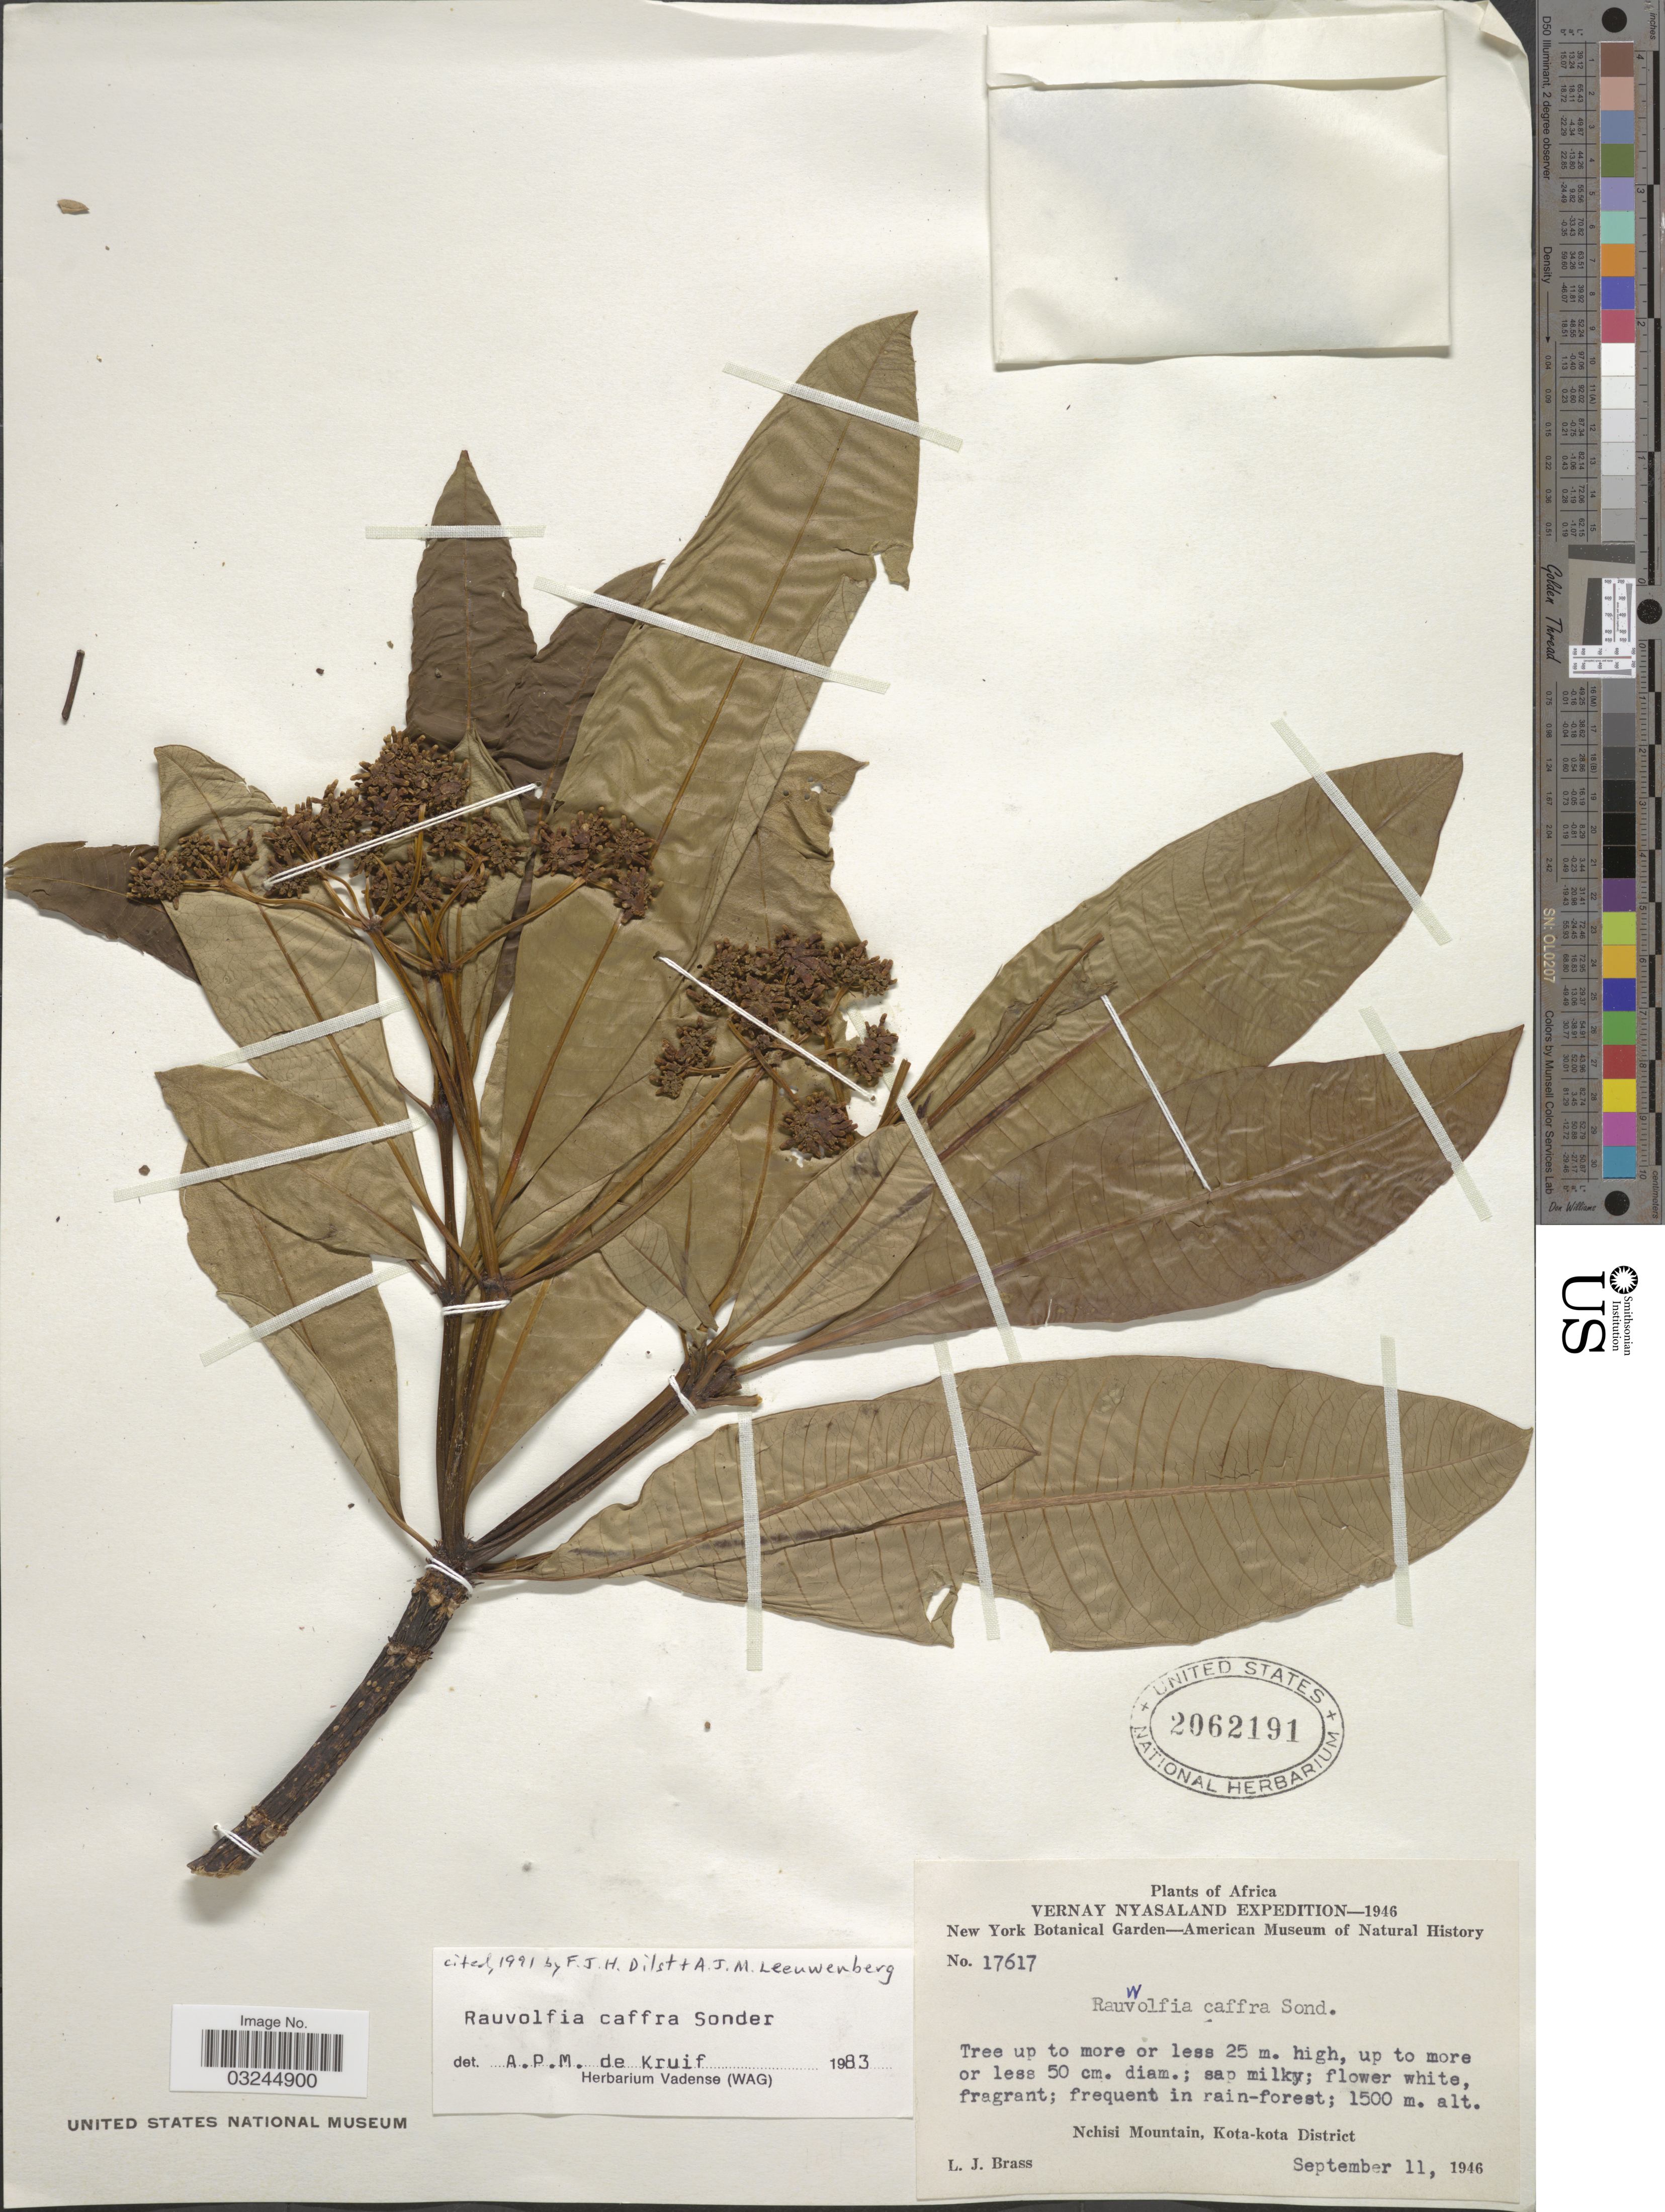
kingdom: Plantae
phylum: Tracheophyta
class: Magnoliopsida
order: Gentianales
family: Apocynaceae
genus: Rauvolfia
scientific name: Rauvolfia caffra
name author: Sond.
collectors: L. J. Brass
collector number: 17617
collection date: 1946-09-11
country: Malawi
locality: Vernay Nyasaland. Nchisi Mountain, Kota-kota District.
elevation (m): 1500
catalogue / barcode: US 2062191